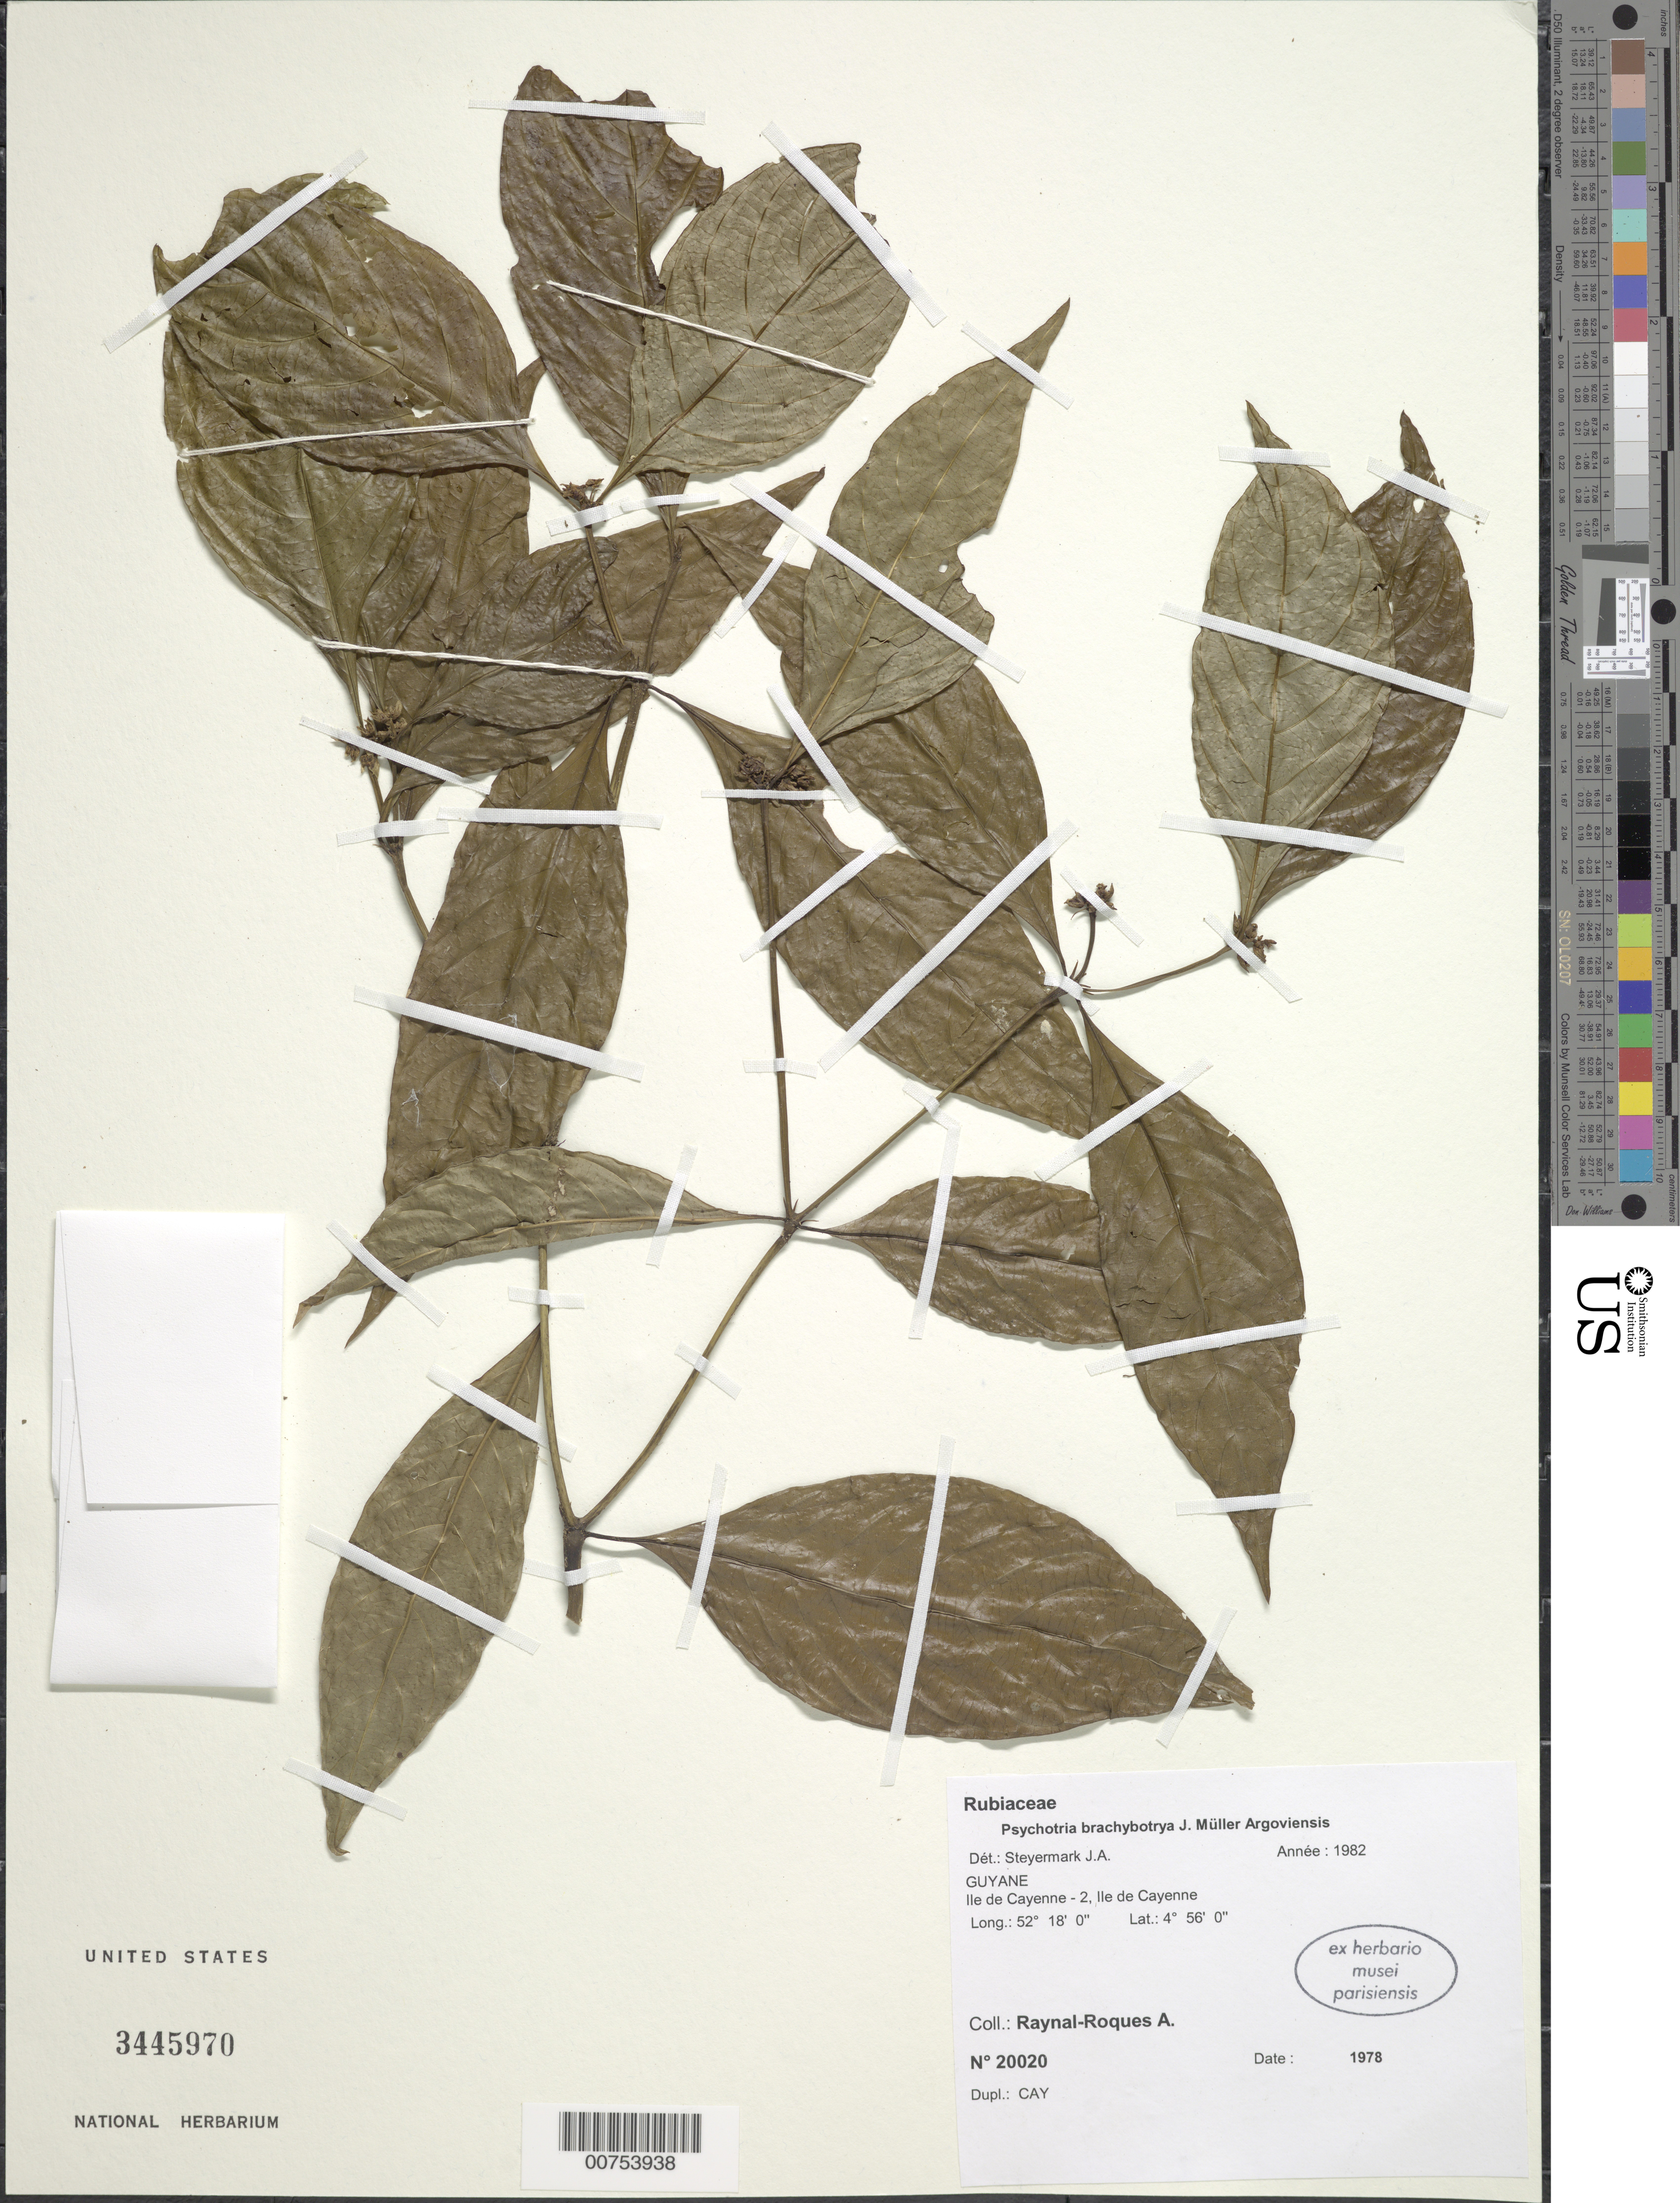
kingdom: Plantae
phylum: Tracheophyta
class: Magnoliopsida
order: Gentianales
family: Rubiaceae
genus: Palicourea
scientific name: Palicourea gracilenta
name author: (Müll. Arg.) Delprete & J.H. Kirkbr.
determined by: Kirkbride, J. H., Jr.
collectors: A. M. Raynal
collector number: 20020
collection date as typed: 1978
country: French Guiana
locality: Ile de Cayenne-2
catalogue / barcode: US 3445970